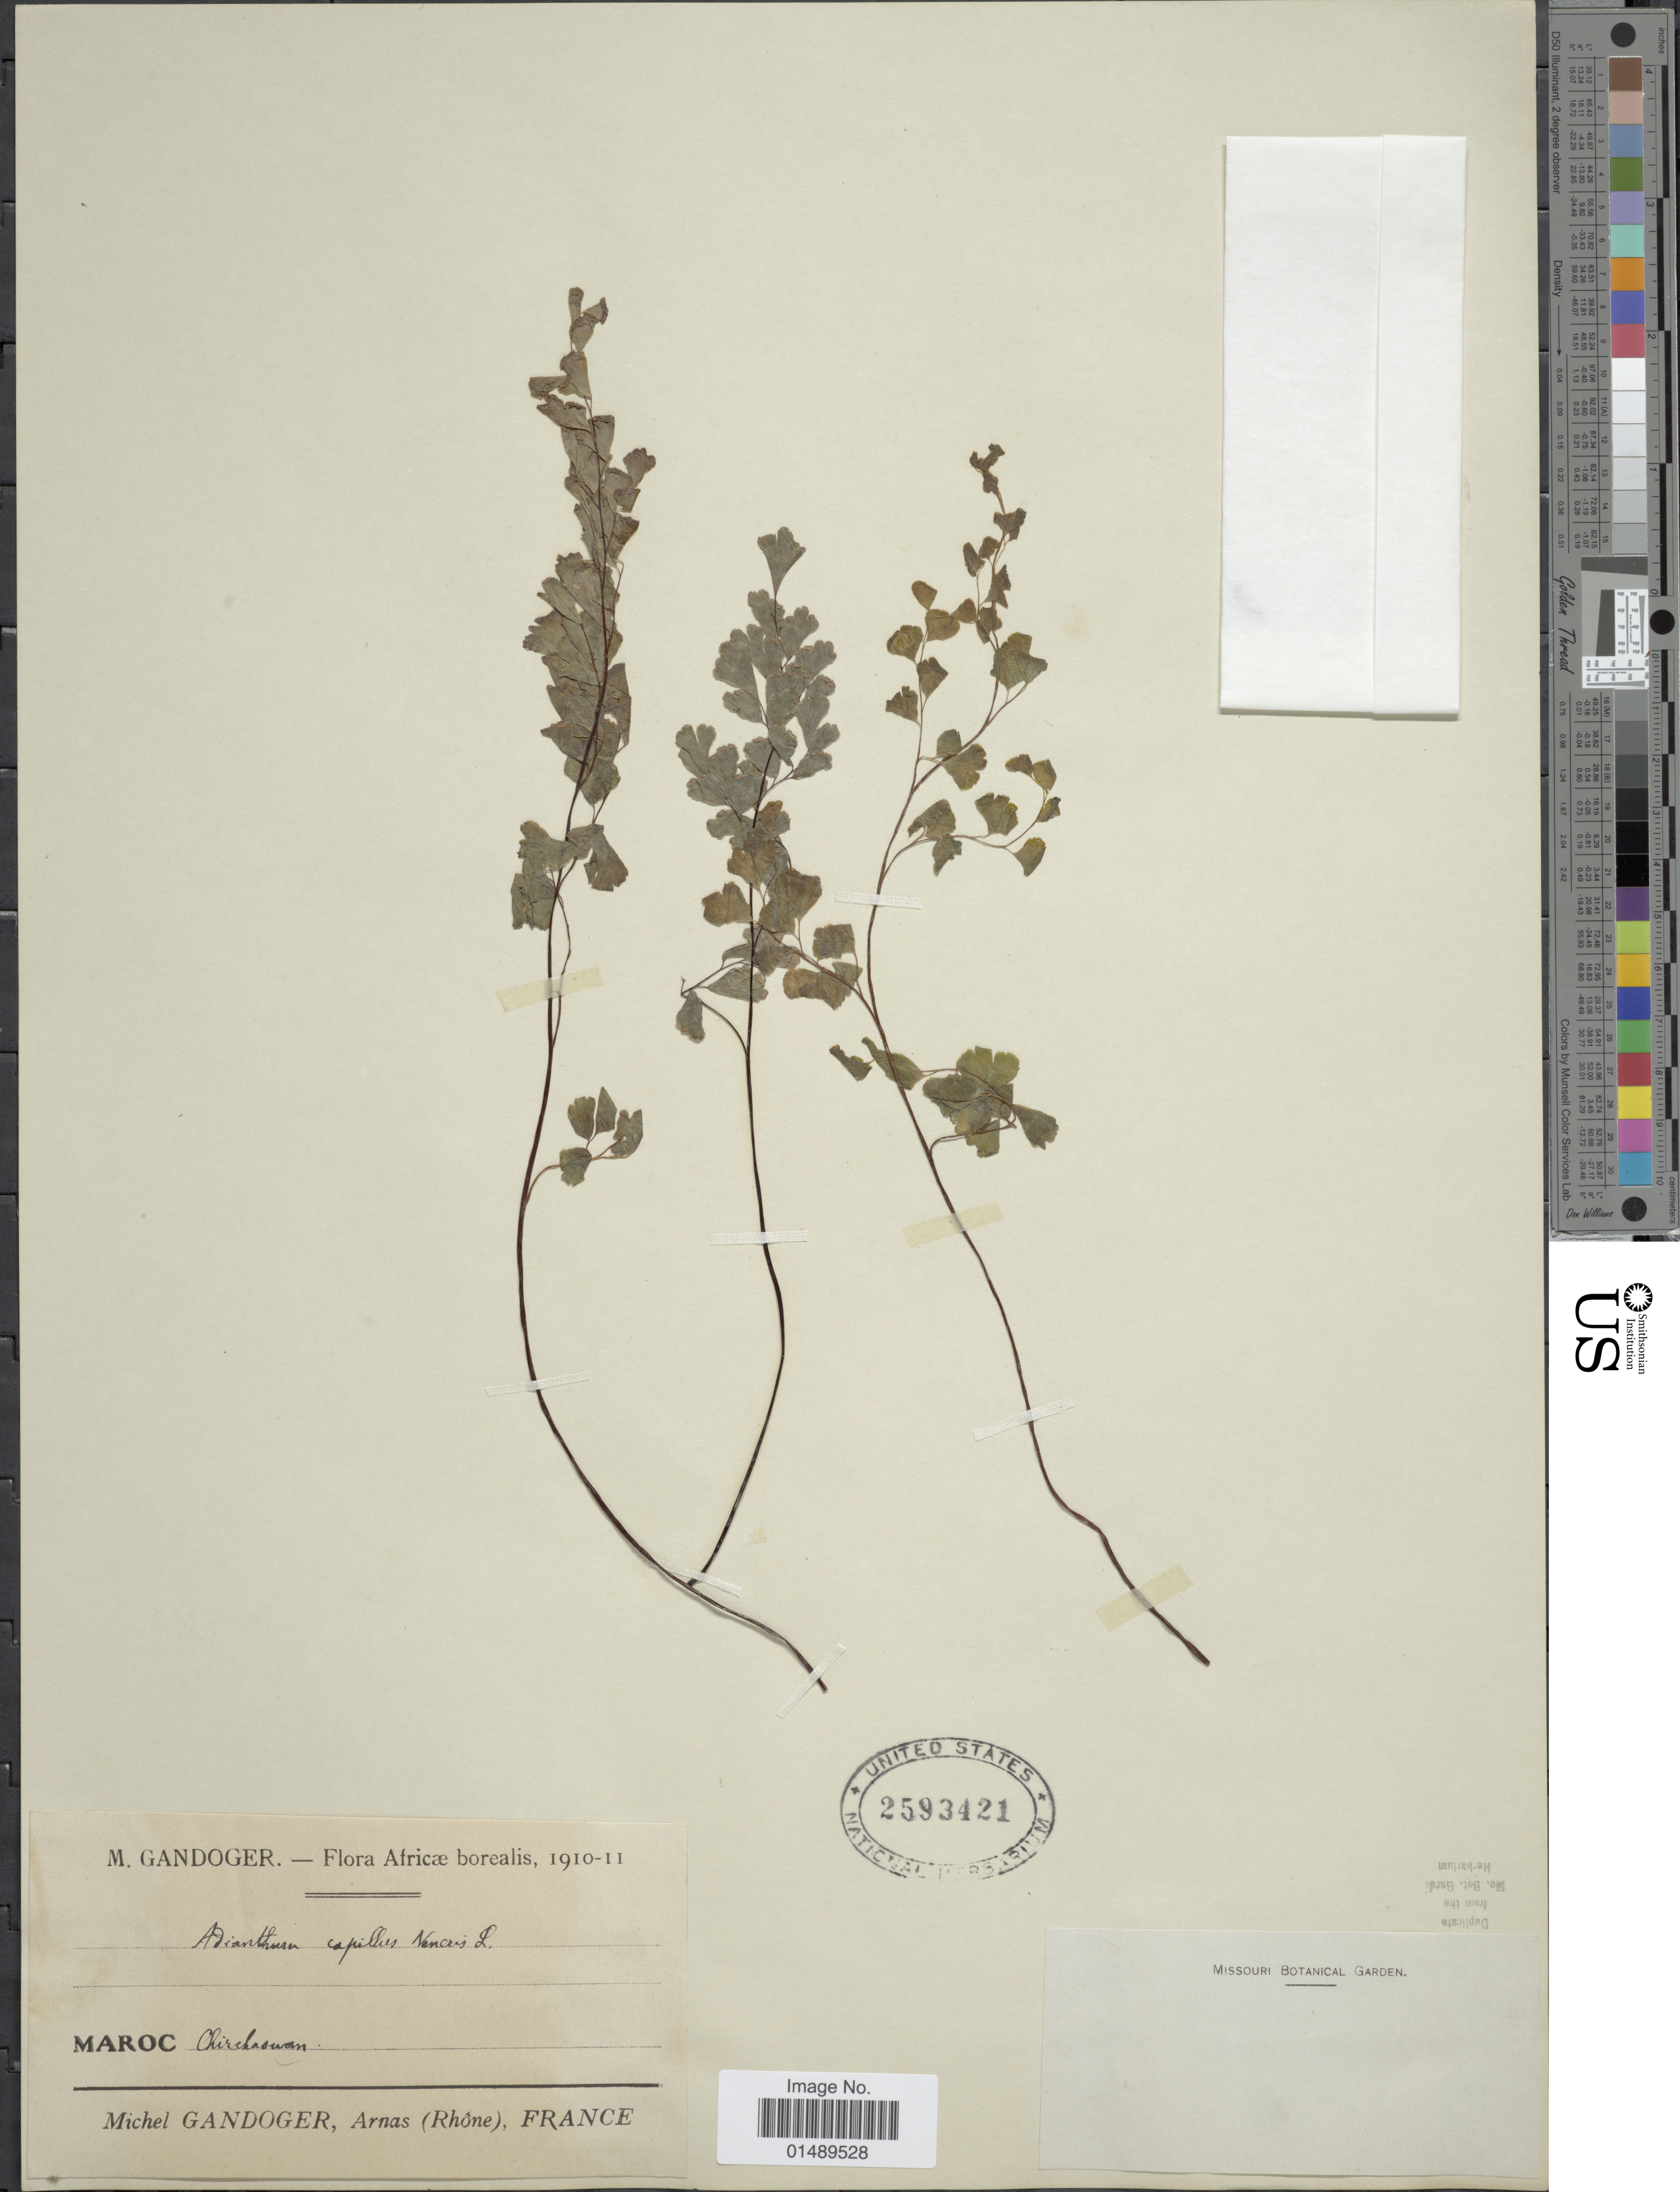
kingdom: Plantae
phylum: Tracheophyta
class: Polypodiopsida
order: Polypodiales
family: Pteridaceae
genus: Adiantum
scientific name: Adiantum capillus-veneris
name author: L.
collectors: M. Gandoger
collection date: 1910/1911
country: Morocco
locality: Maroc, Chirchaouan.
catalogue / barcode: US 2593421